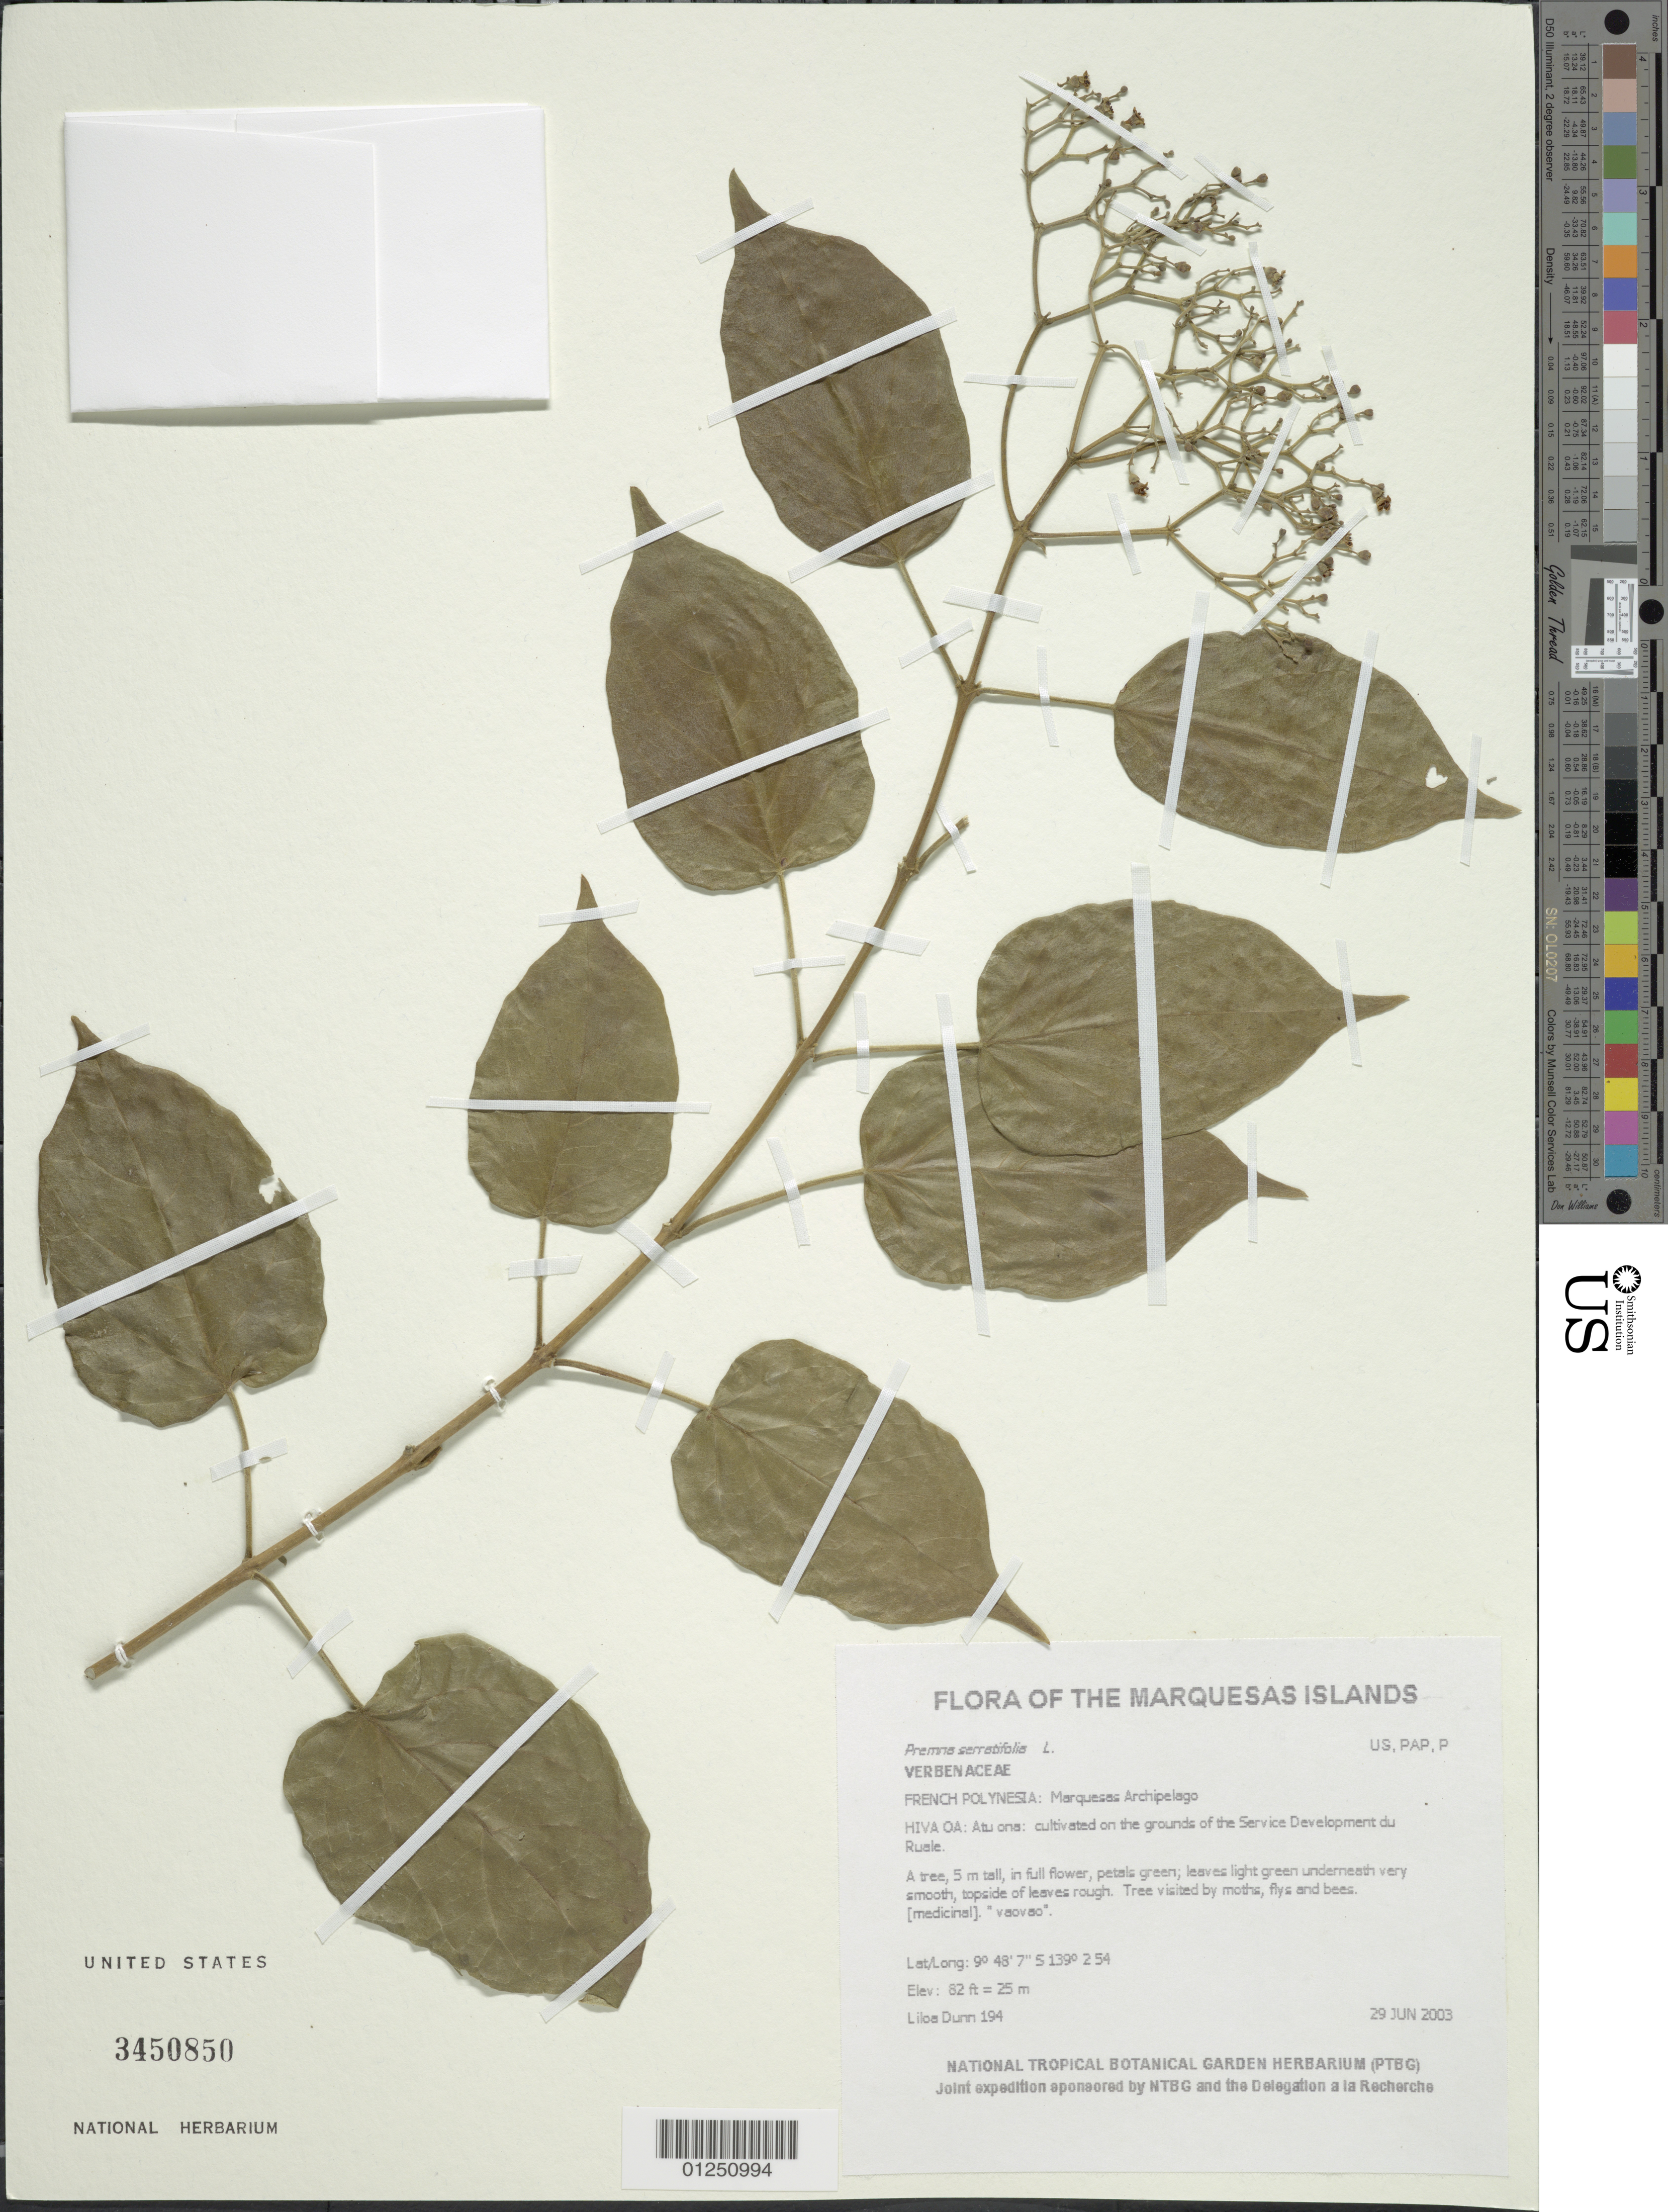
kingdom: Plantae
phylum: Tracheophyta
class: Magnoliopsida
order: Lamiales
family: Lamiaceae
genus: Premna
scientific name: Premna serratifolia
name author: L.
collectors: L. Dunn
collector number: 194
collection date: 2003-06-29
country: French Polynesia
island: Hiva Oa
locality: Atu ona: cultivated on the grounds of the Service Development du Ruale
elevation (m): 25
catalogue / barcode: US 3450850